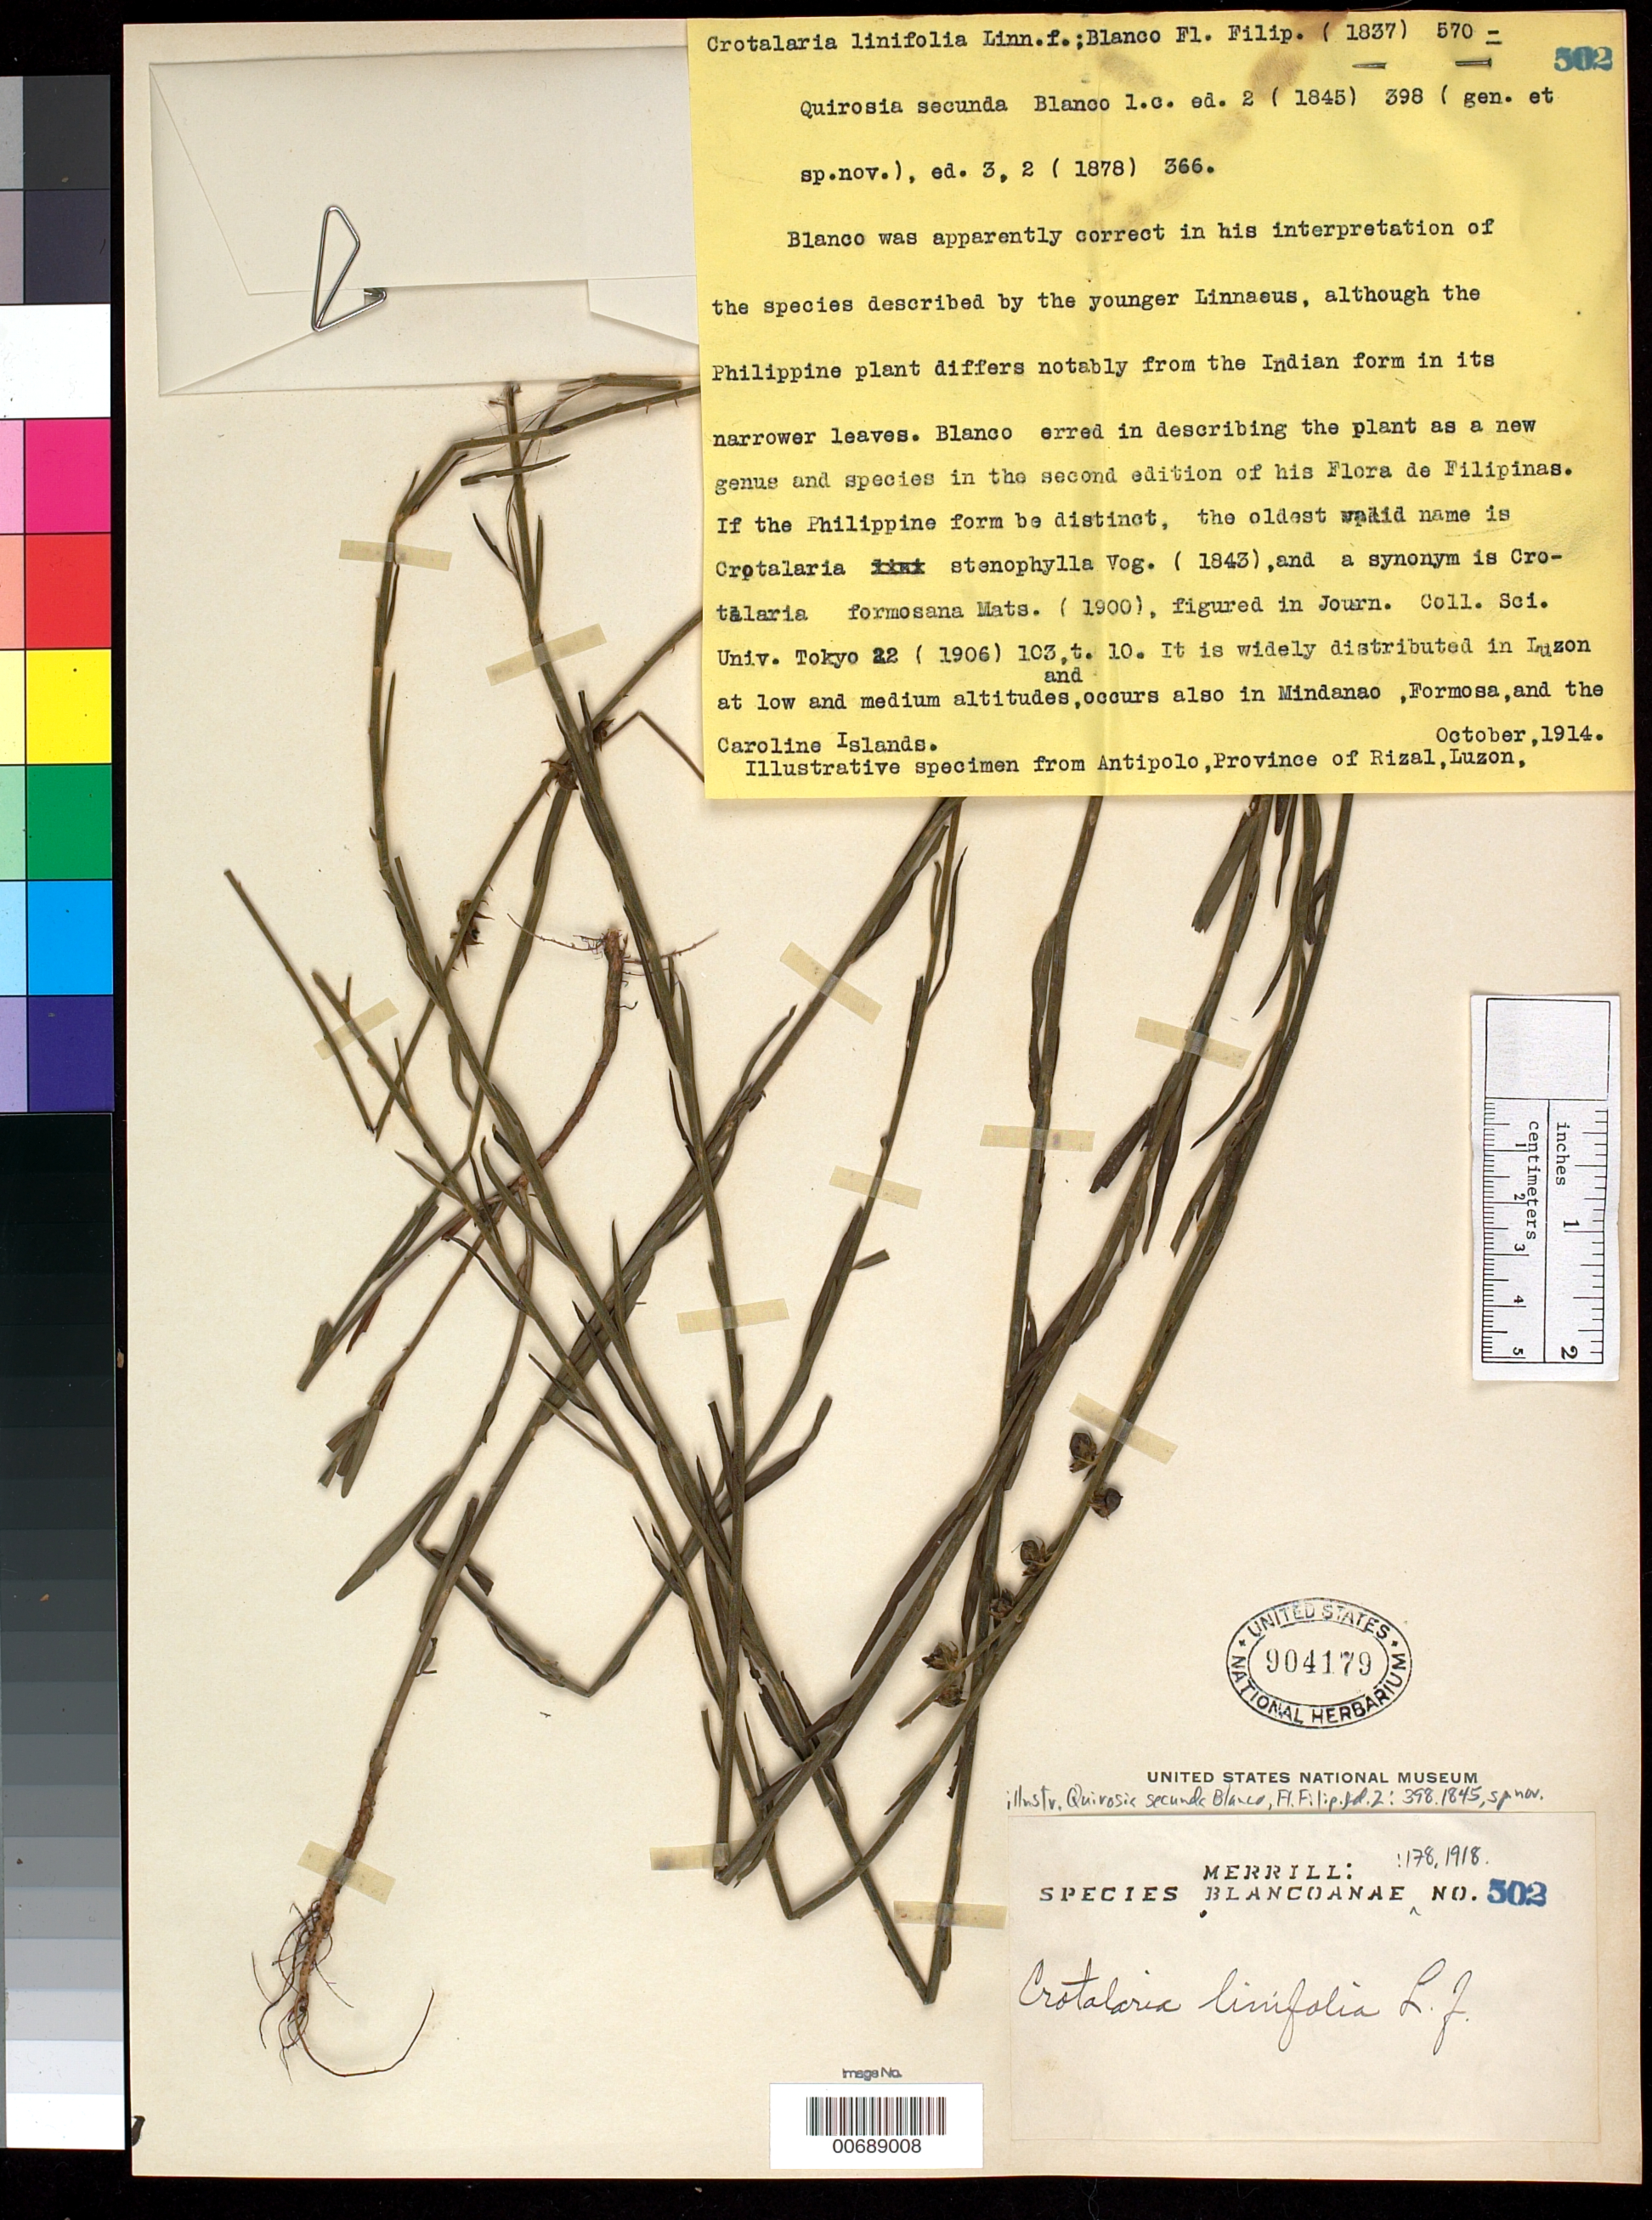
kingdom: Plantae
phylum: Tracheophyta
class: Magnoliopsida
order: Fabales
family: Fabaceae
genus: Crotalaria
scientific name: Crotalaria linifolia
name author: L. f.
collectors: E. D. Merrill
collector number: Sp. Blancoan. 0502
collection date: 1914-10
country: Philippines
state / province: Calabarzon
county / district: Rizal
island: Luzon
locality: Antipolo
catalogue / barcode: US 904179